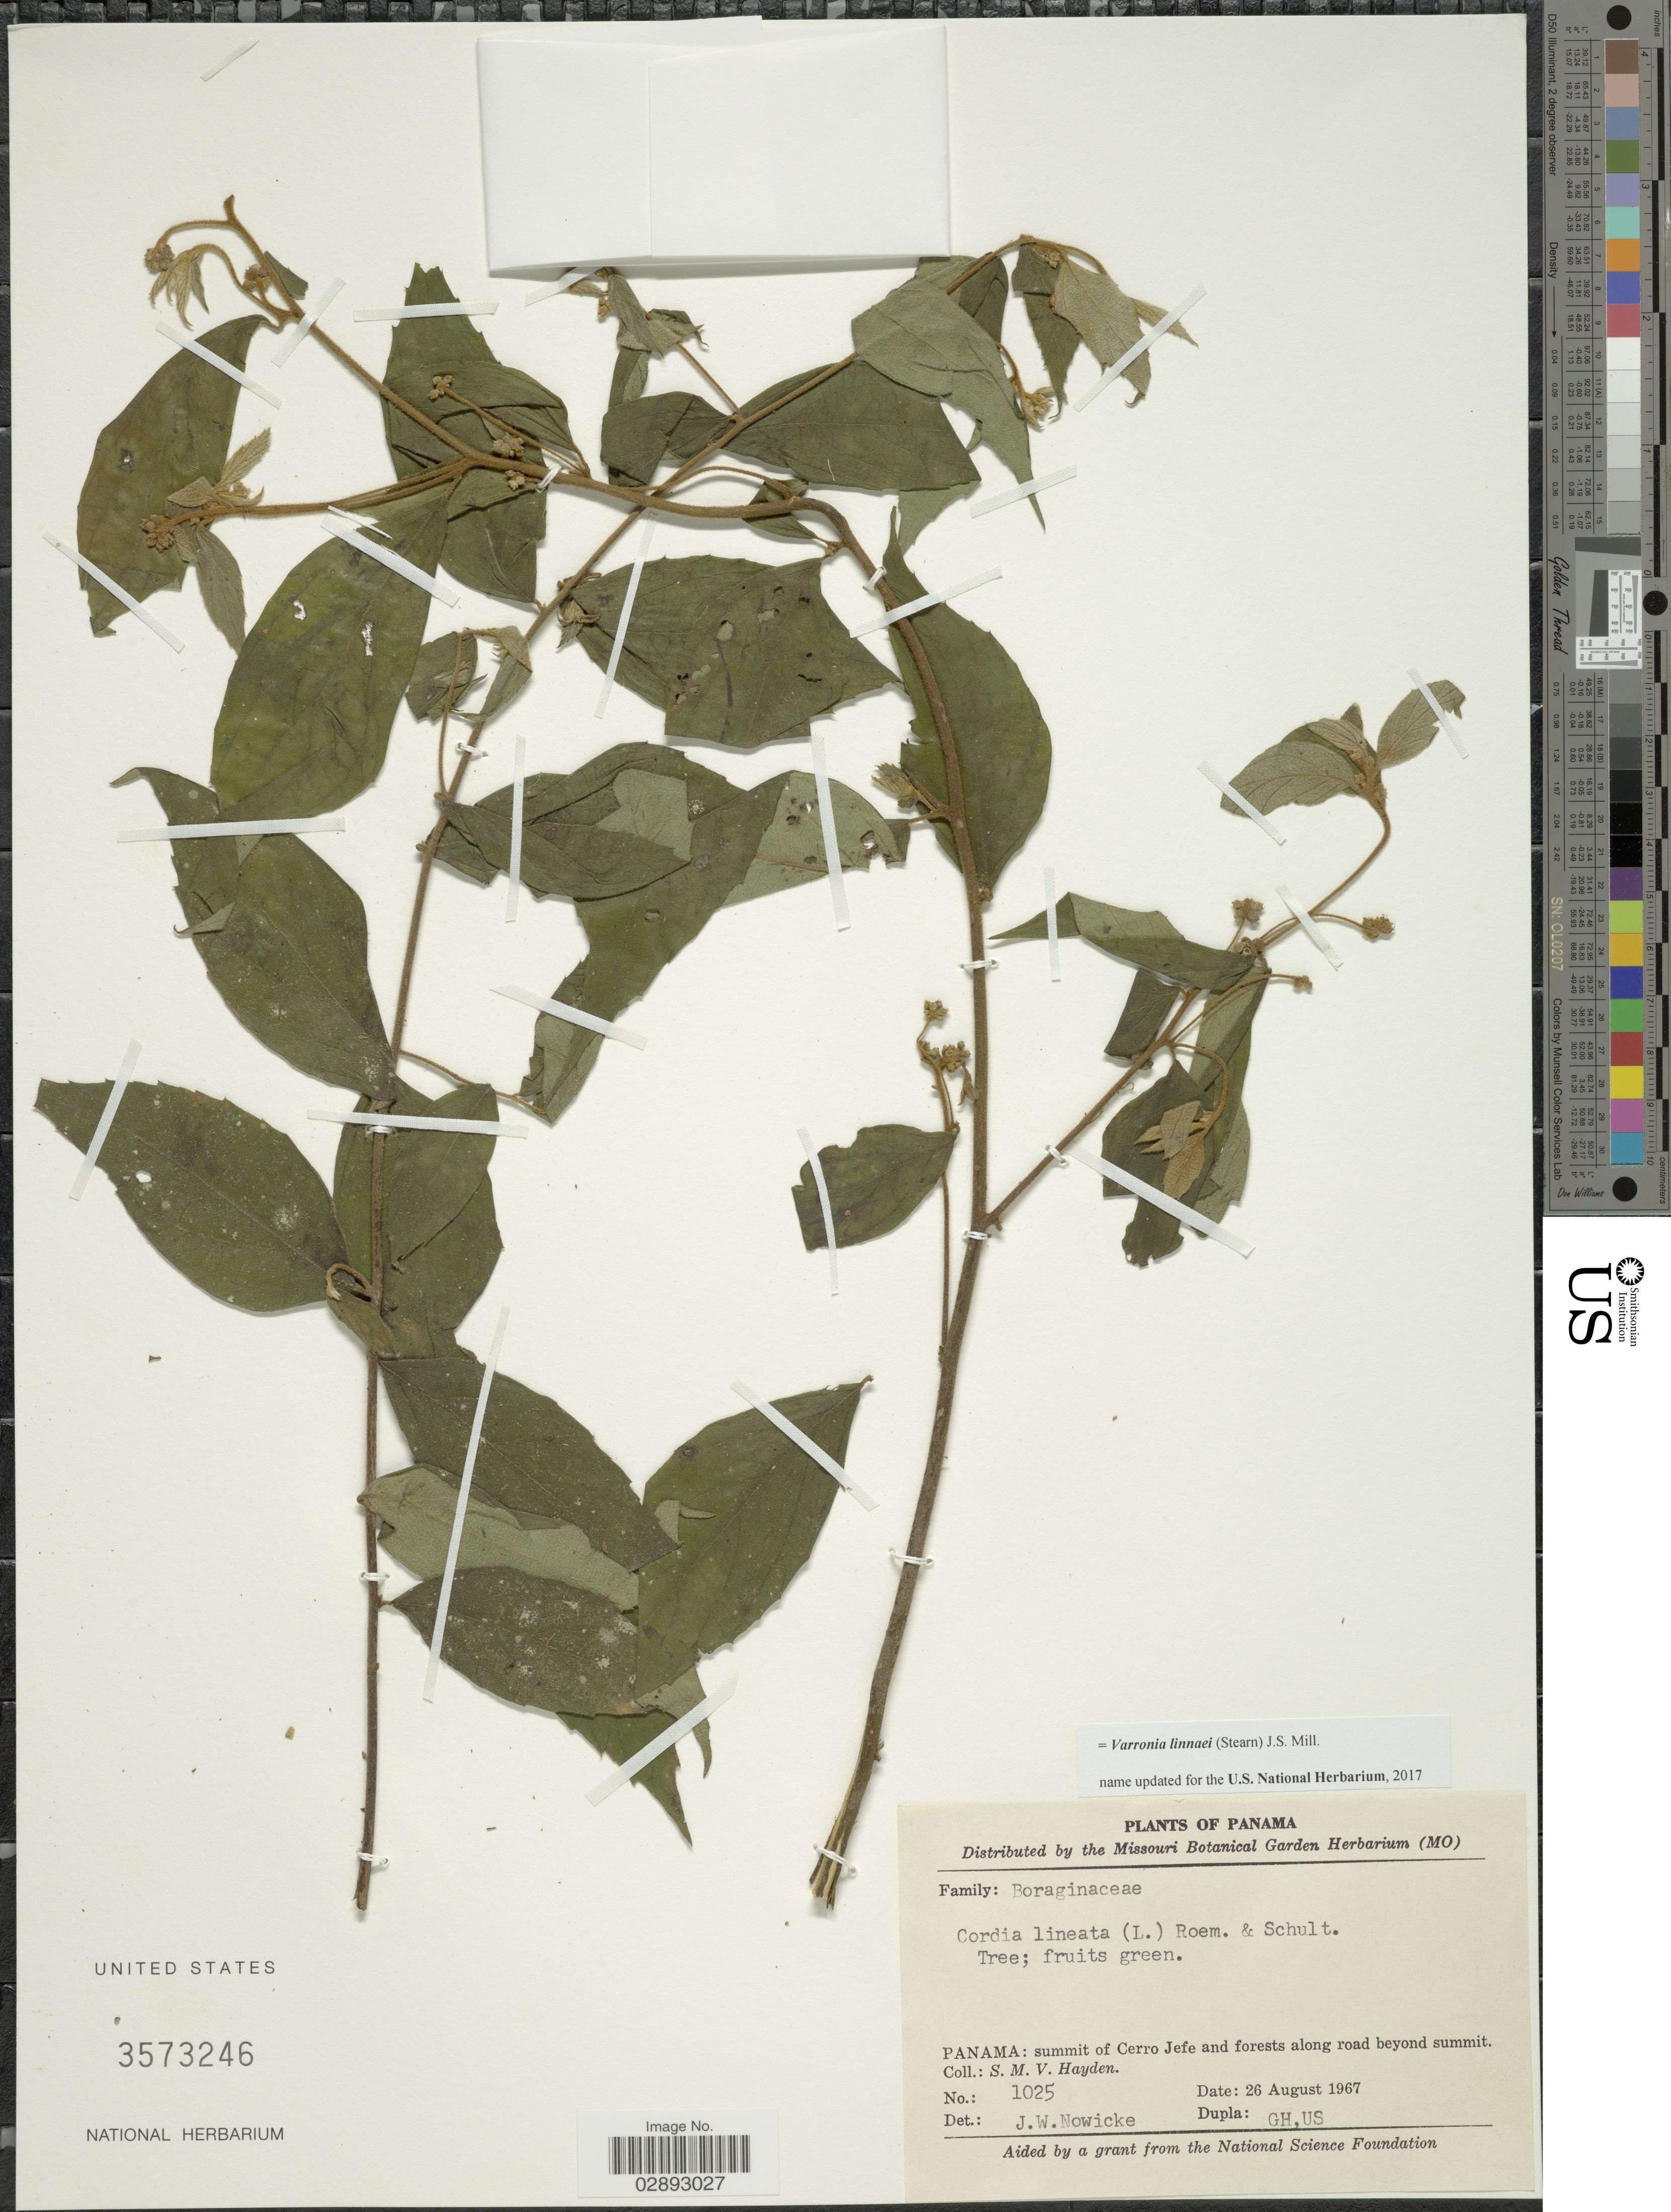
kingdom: Plantae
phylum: Tracheophyta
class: Magnoliopsida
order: Boraginales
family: Cordiaceae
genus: Varronia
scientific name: Varronia linnaei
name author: (Stearn) J.S. Mill.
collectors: S. M. Hayden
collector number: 1025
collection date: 1967-08-26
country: Panama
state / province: Panamá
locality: Summit of Cerro Jefe and forests along road beyond summit.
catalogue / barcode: US 3573246